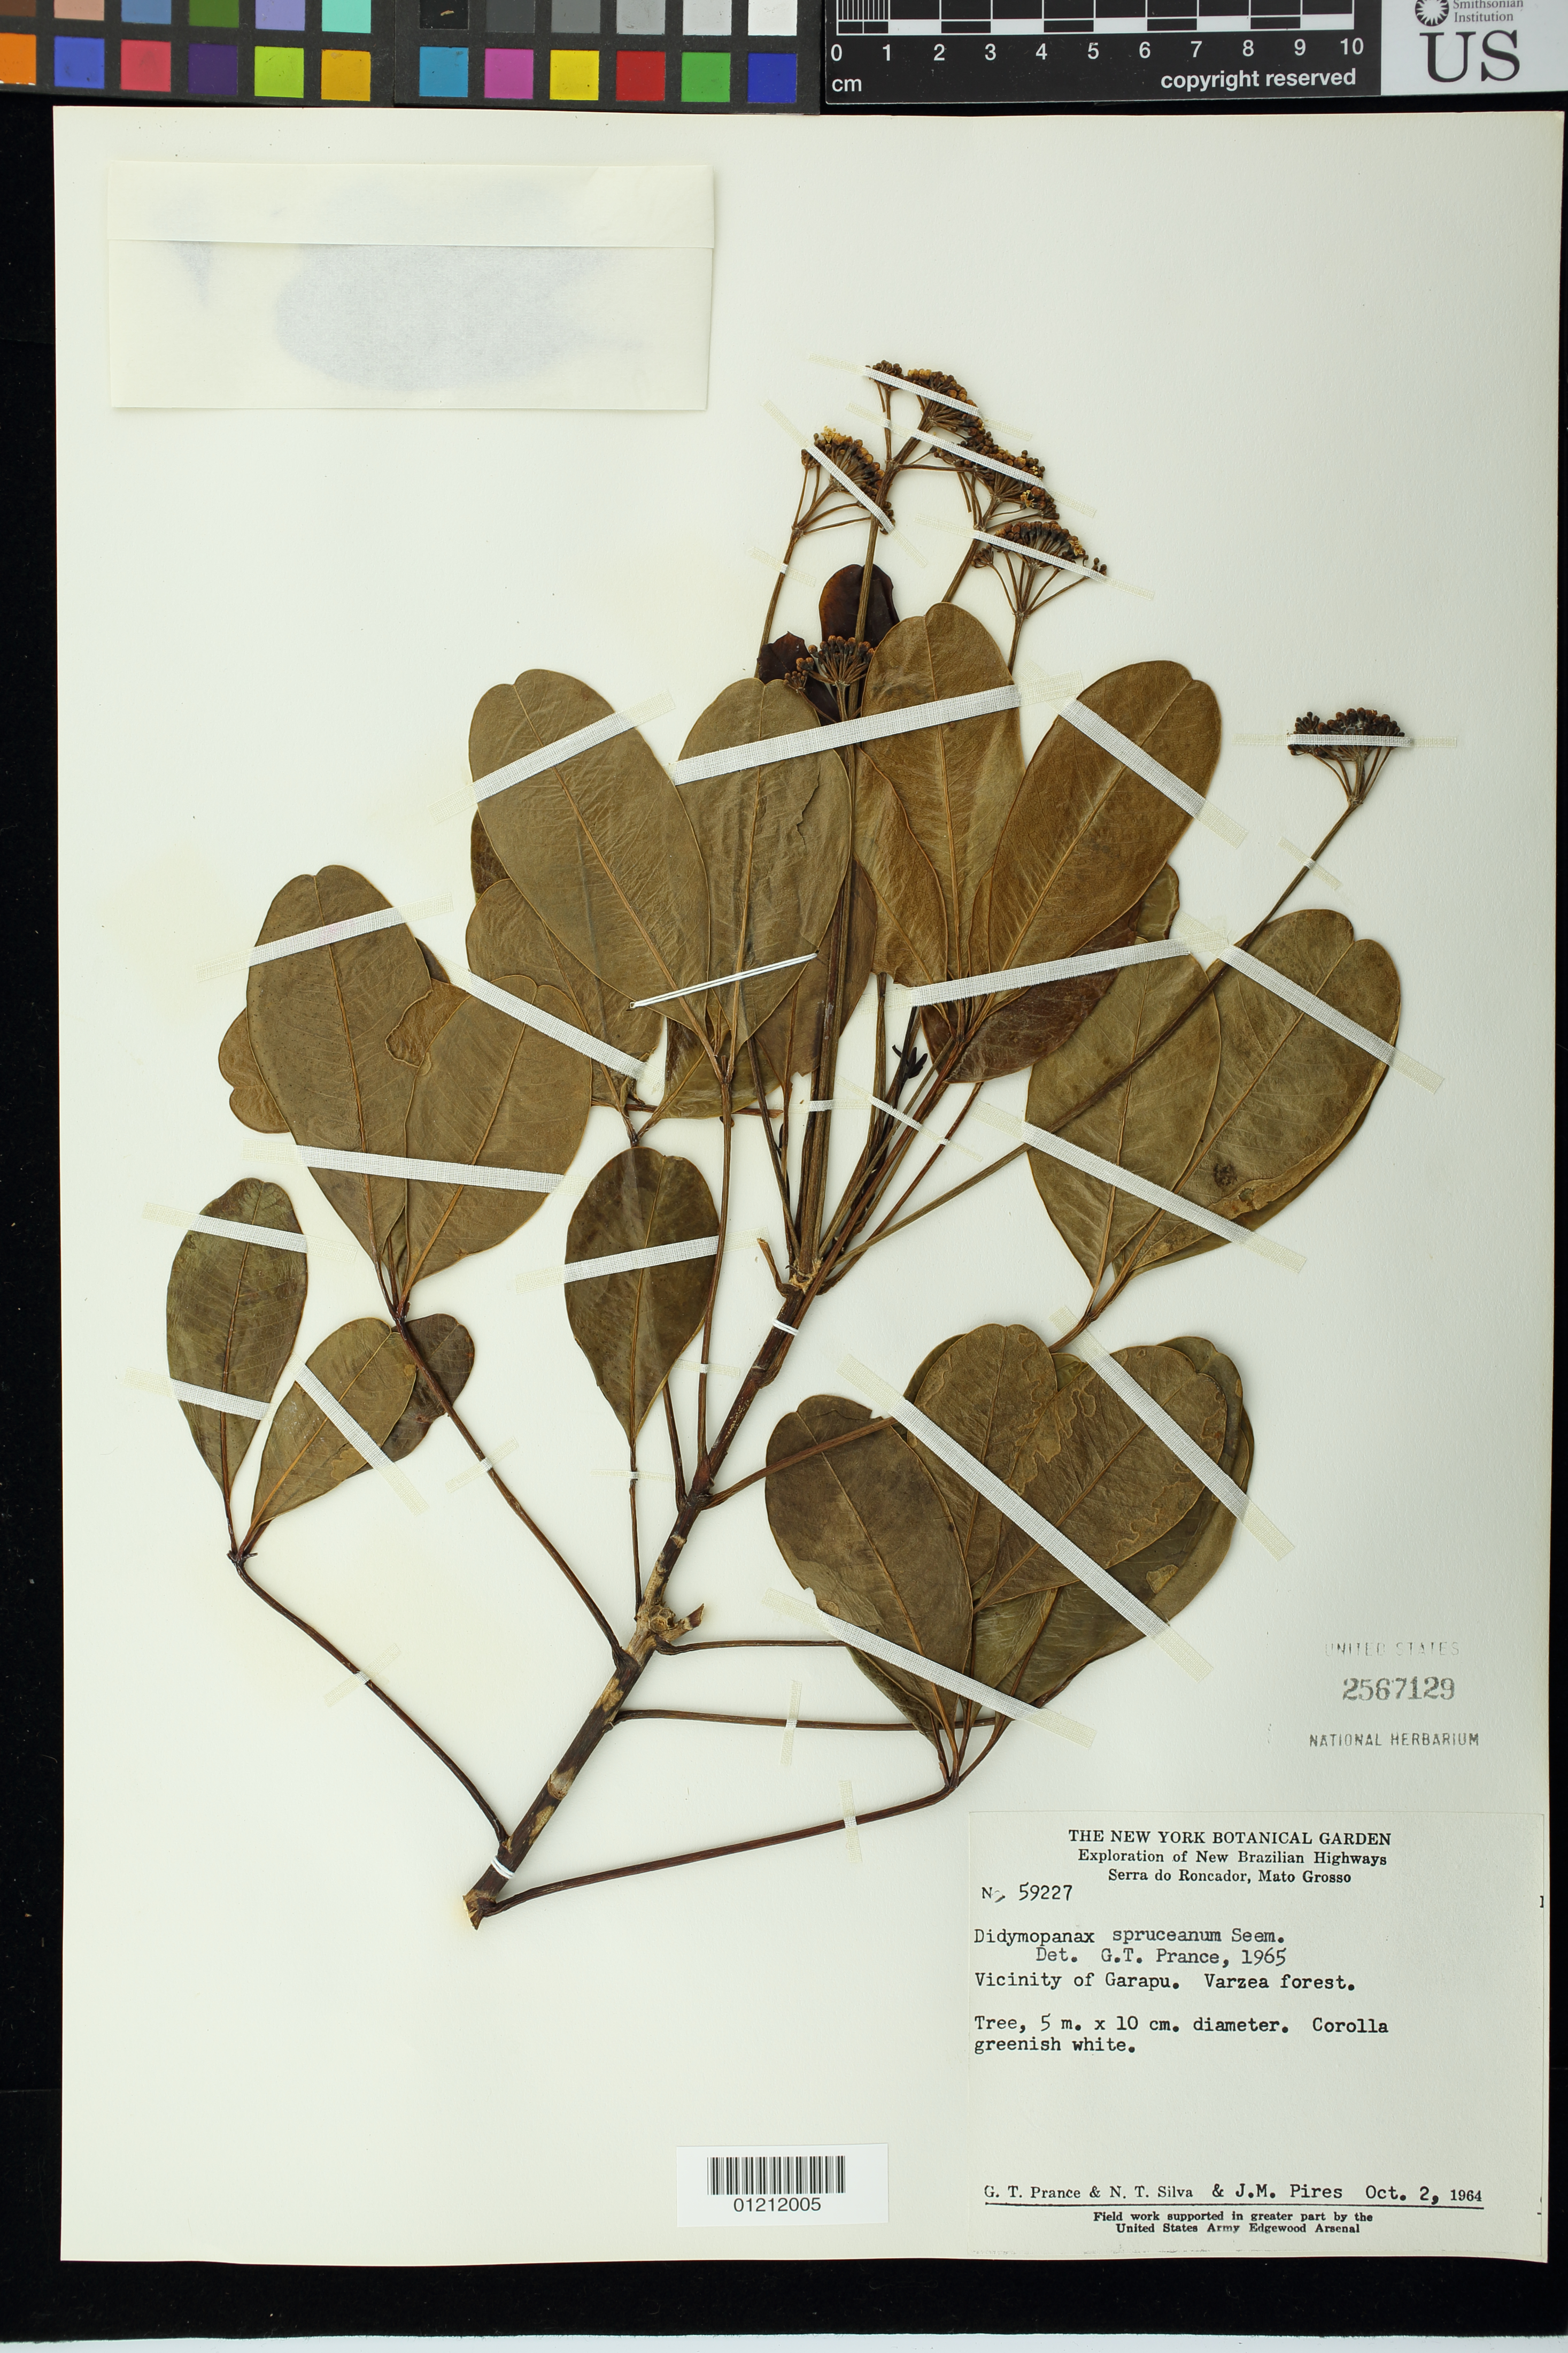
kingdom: Plantae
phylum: Tracheophyta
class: Magnoliopsida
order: Apiales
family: Araliaceae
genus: Schefflera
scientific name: Schefflera spruceana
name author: (Seem.) Maguire et al.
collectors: G. T. Prance, N. T. Silva & J. M. Pires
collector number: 59227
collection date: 1964-10-02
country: Brazil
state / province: Mato Grosso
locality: Serra do Roncador. Mato Grosso. Vicinity of Garapu. Varzea forest.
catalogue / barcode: US 2567129